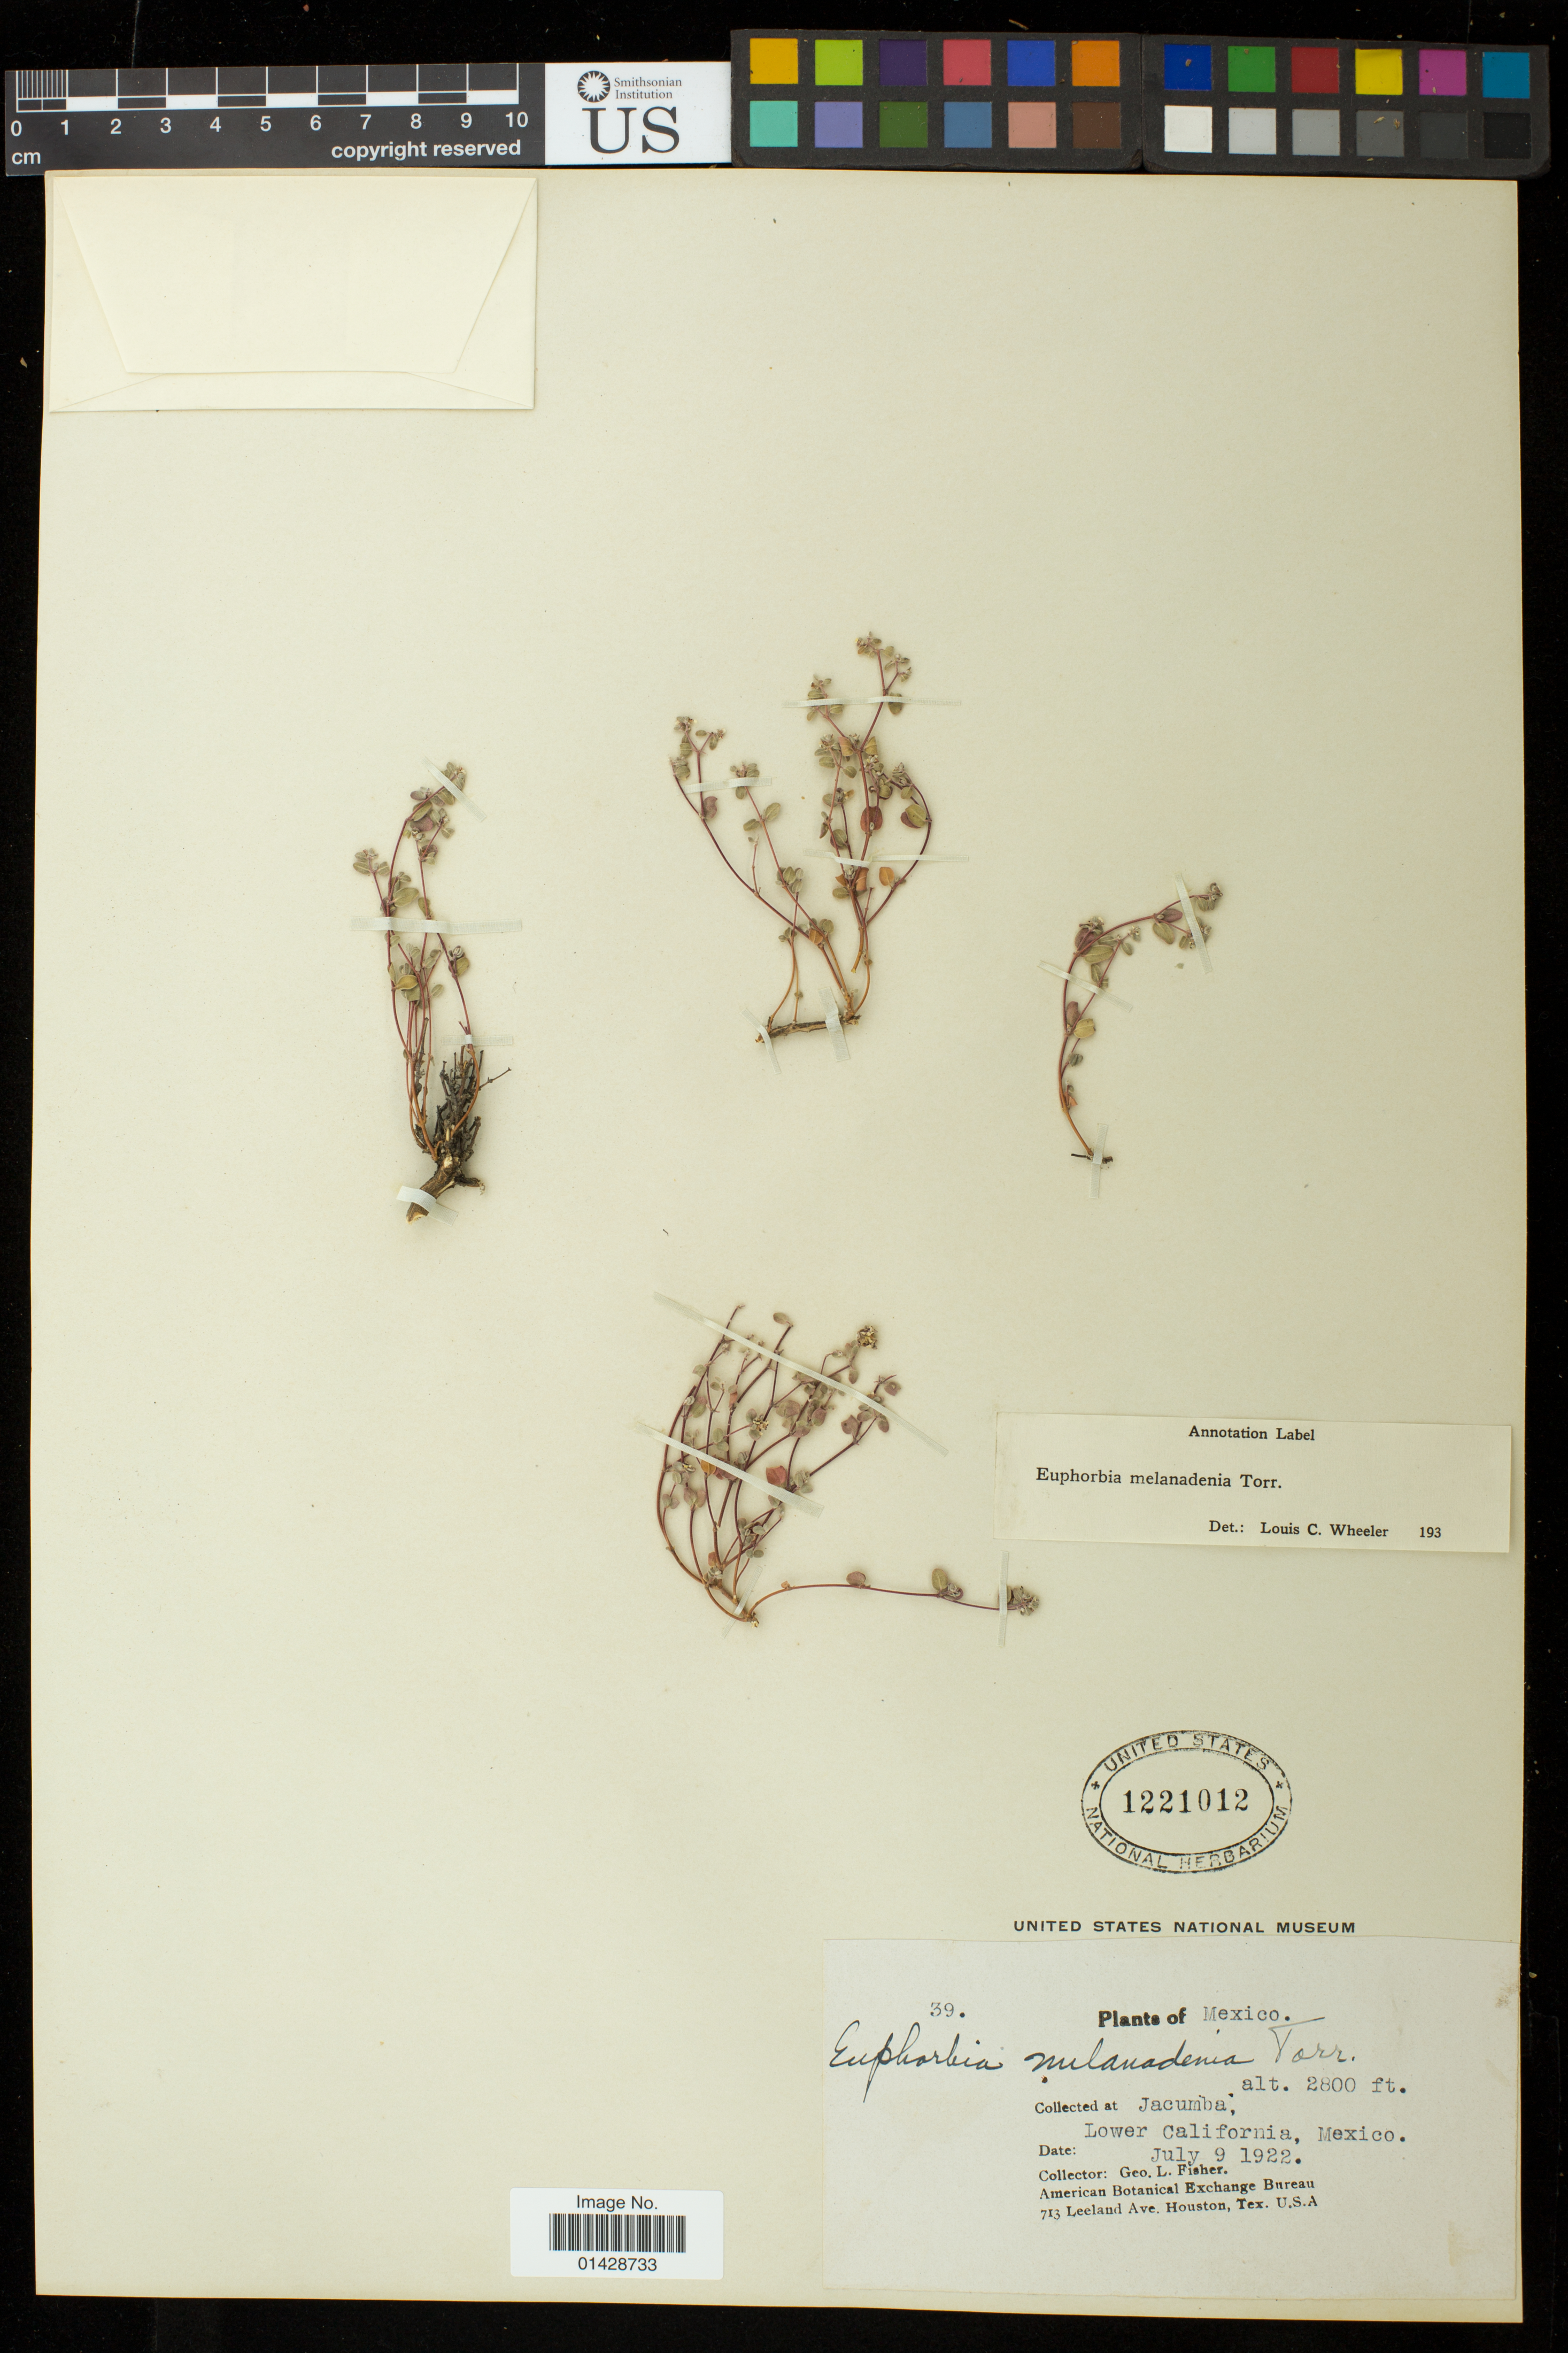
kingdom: Plantae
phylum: Tracheophyta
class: Magnoliopsida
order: Malpighiales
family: Euphorbiaceae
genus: Euphorbia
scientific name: Euphorbia melanadenia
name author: Torr.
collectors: G. L. Fisher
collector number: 39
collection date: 1922-07-09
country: Mexico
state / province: Baja California Norte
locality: Jacumba, Lower California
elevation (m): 853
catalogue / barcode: US 1221012